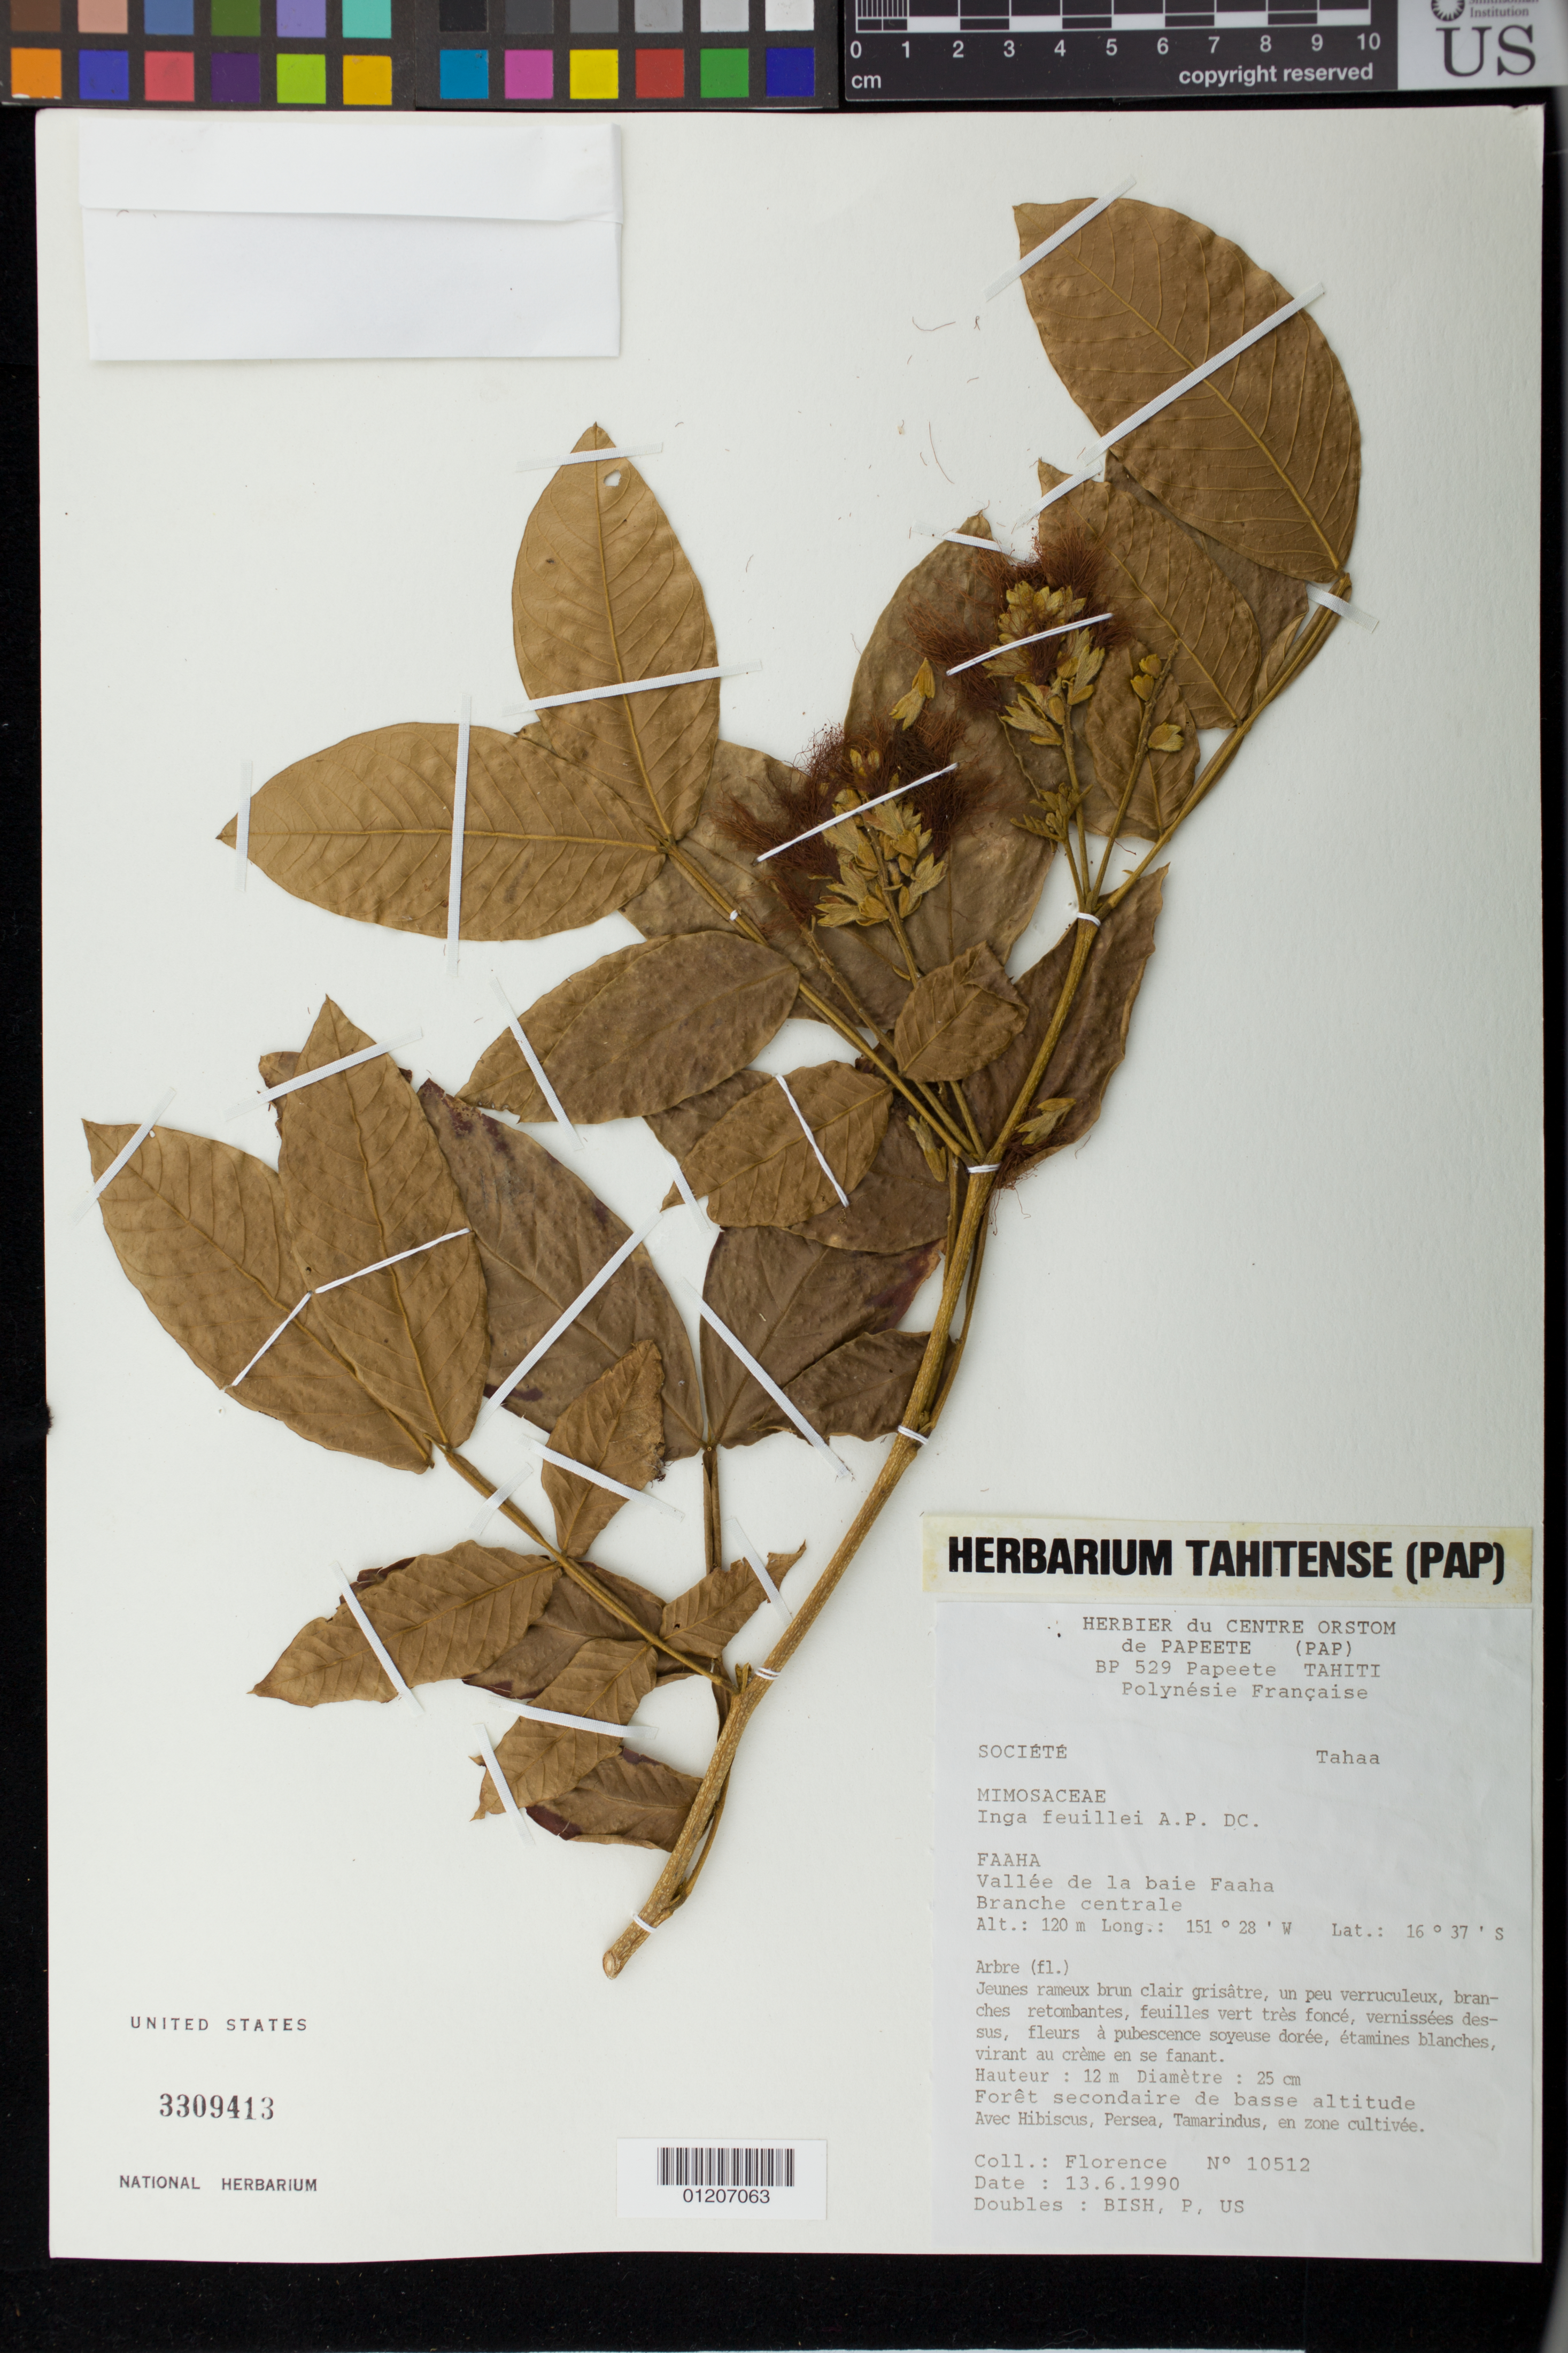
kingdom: Plantae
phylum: Tracheophyta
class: Magnoliopsida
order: Fabales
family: Fabaceae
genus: Inga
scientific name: Inga feuillei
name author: DC.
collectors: J. Florence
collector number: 10512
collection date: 1990-06-13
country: French Polynesia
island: Tahaa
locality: Faaha, Vallèe de la baie Faaha, Branche centrale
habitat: Forèt secondaire de basse altitude. en Zone Cultivèe.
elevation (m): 120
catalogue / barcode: US 3309413